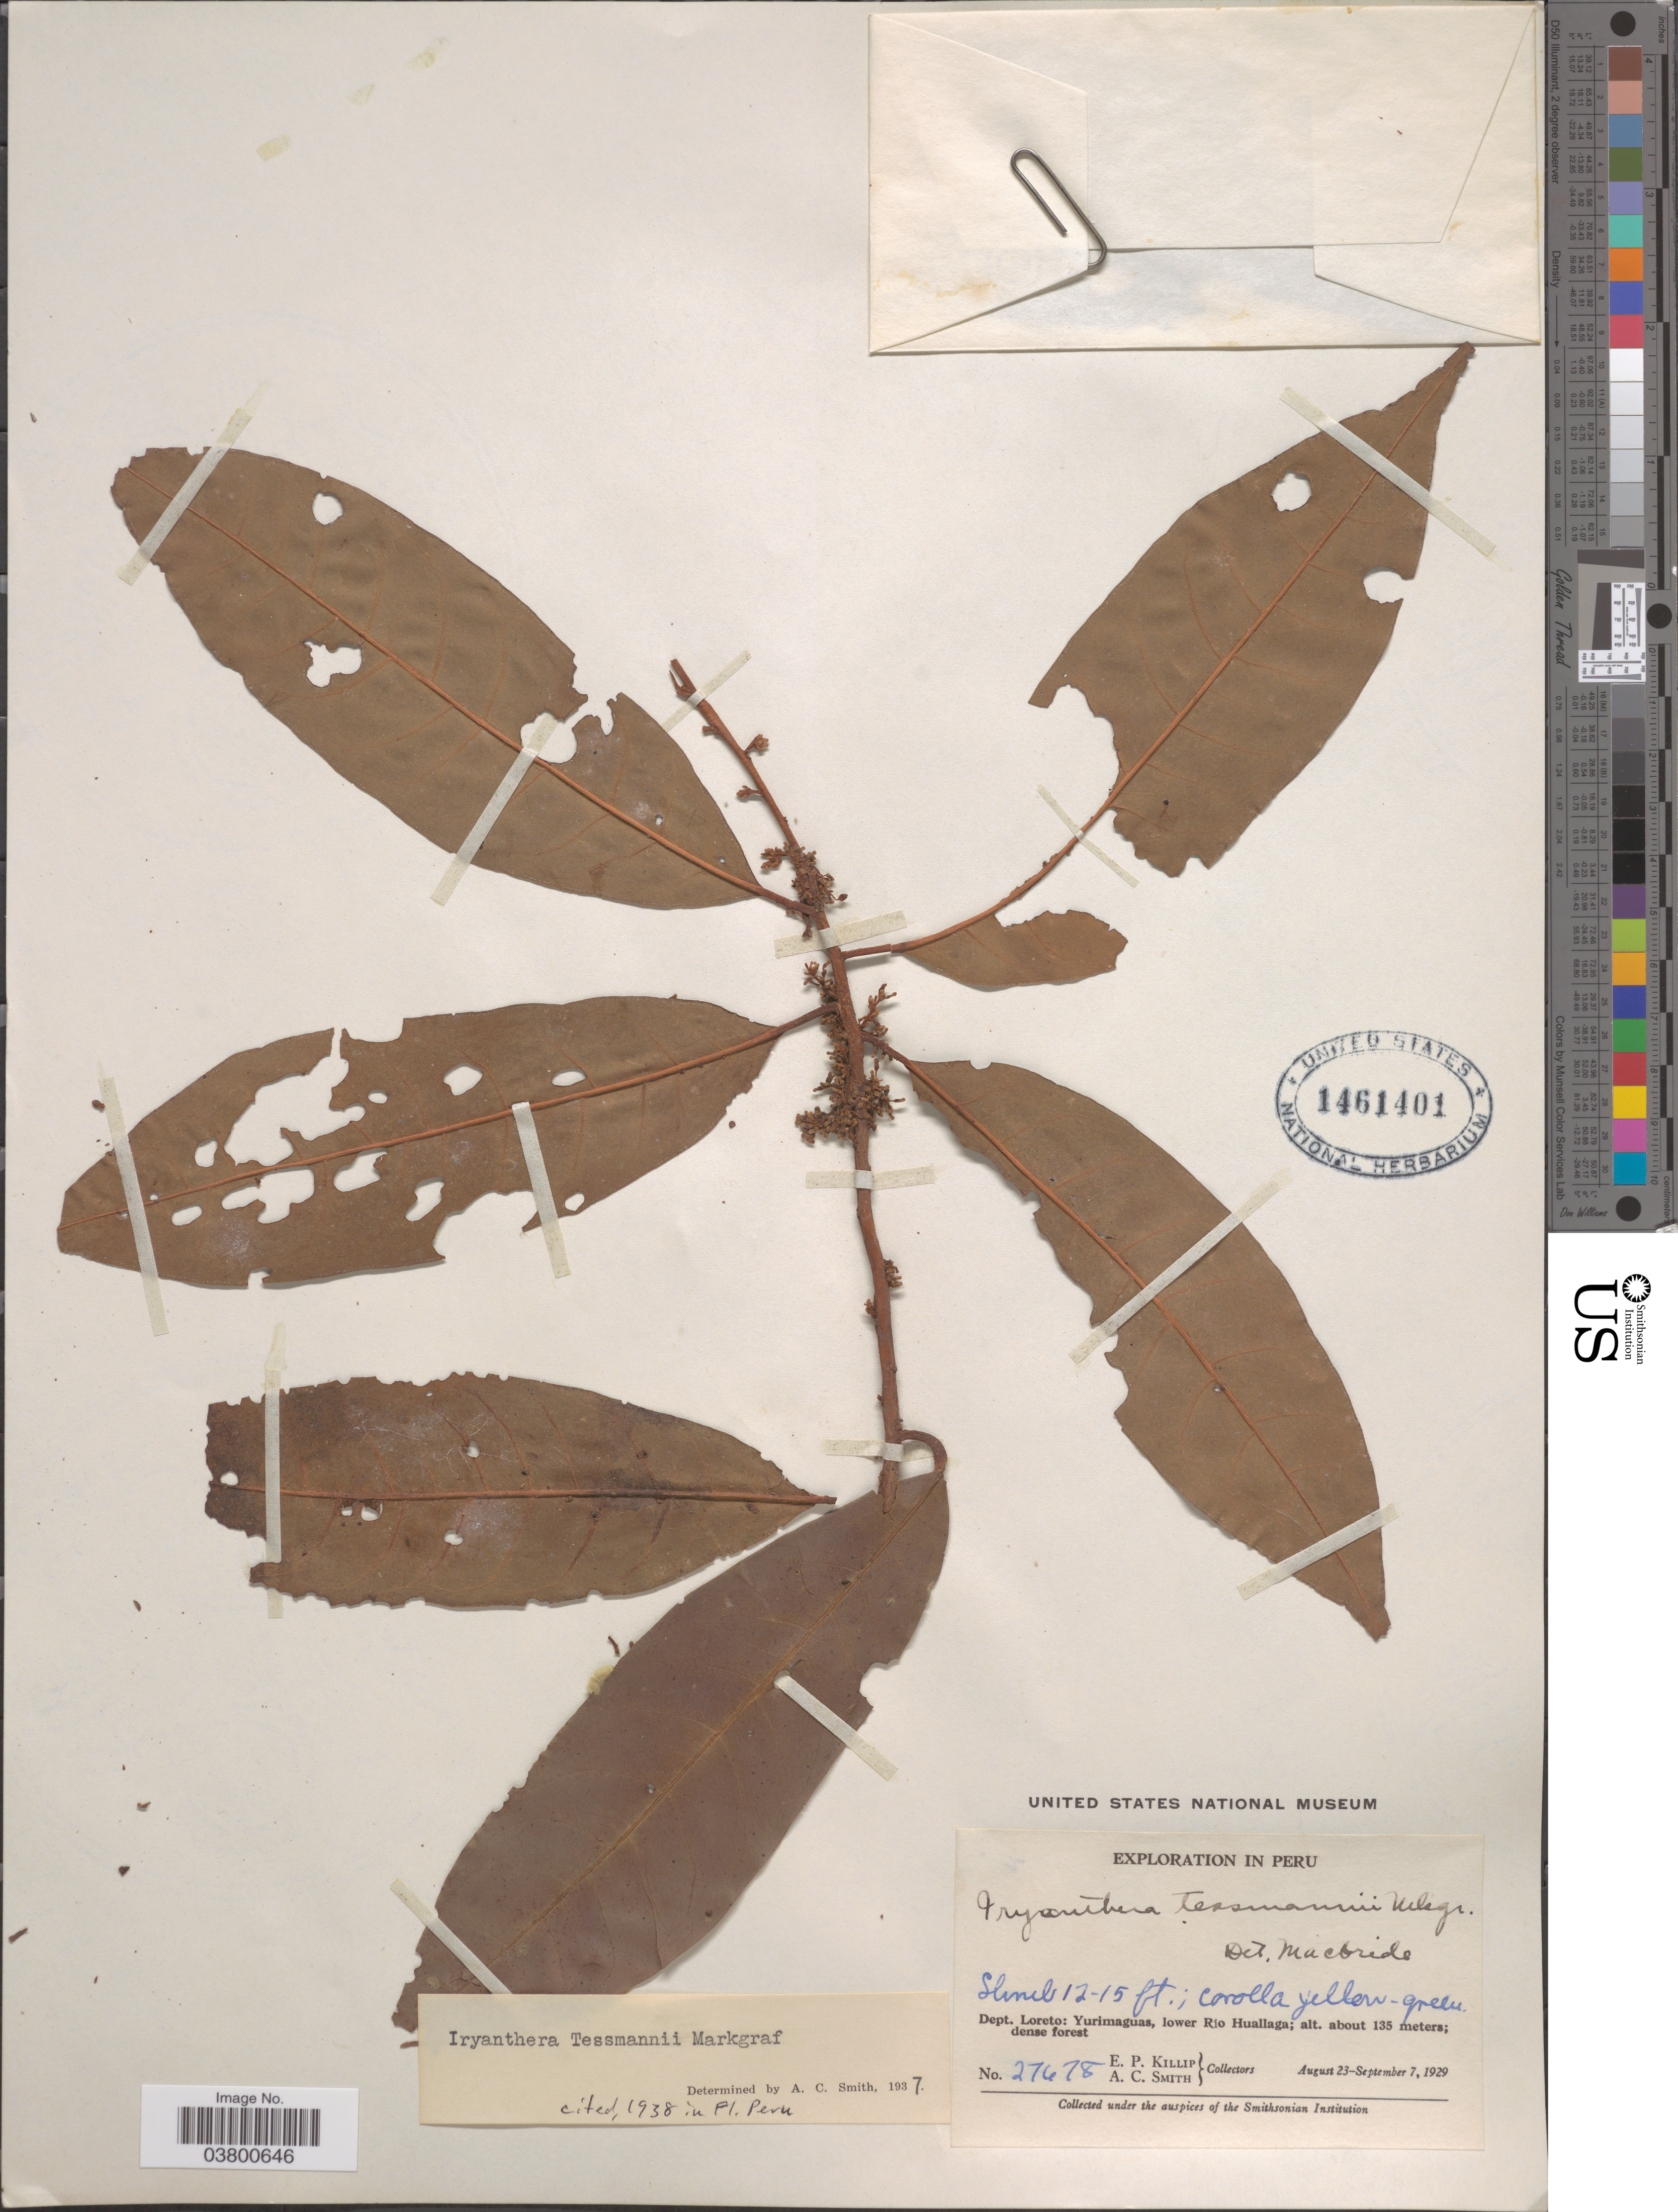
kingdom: Plantae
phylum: Tracheophyta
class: Magnoliopsida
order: Magnoliales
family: Myristicaceae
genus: Iryanthera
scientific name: Iryanthera tessmannii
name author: Markgr.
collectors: E. P. Killip & A. C. Smith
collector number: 27678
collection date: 1929-08-23/1929-09-07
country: Peru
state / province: Loreto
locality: Dept. Loreto: Yurimaguas, lower Río Huallaga.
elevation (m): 135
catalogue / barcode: US 1461401